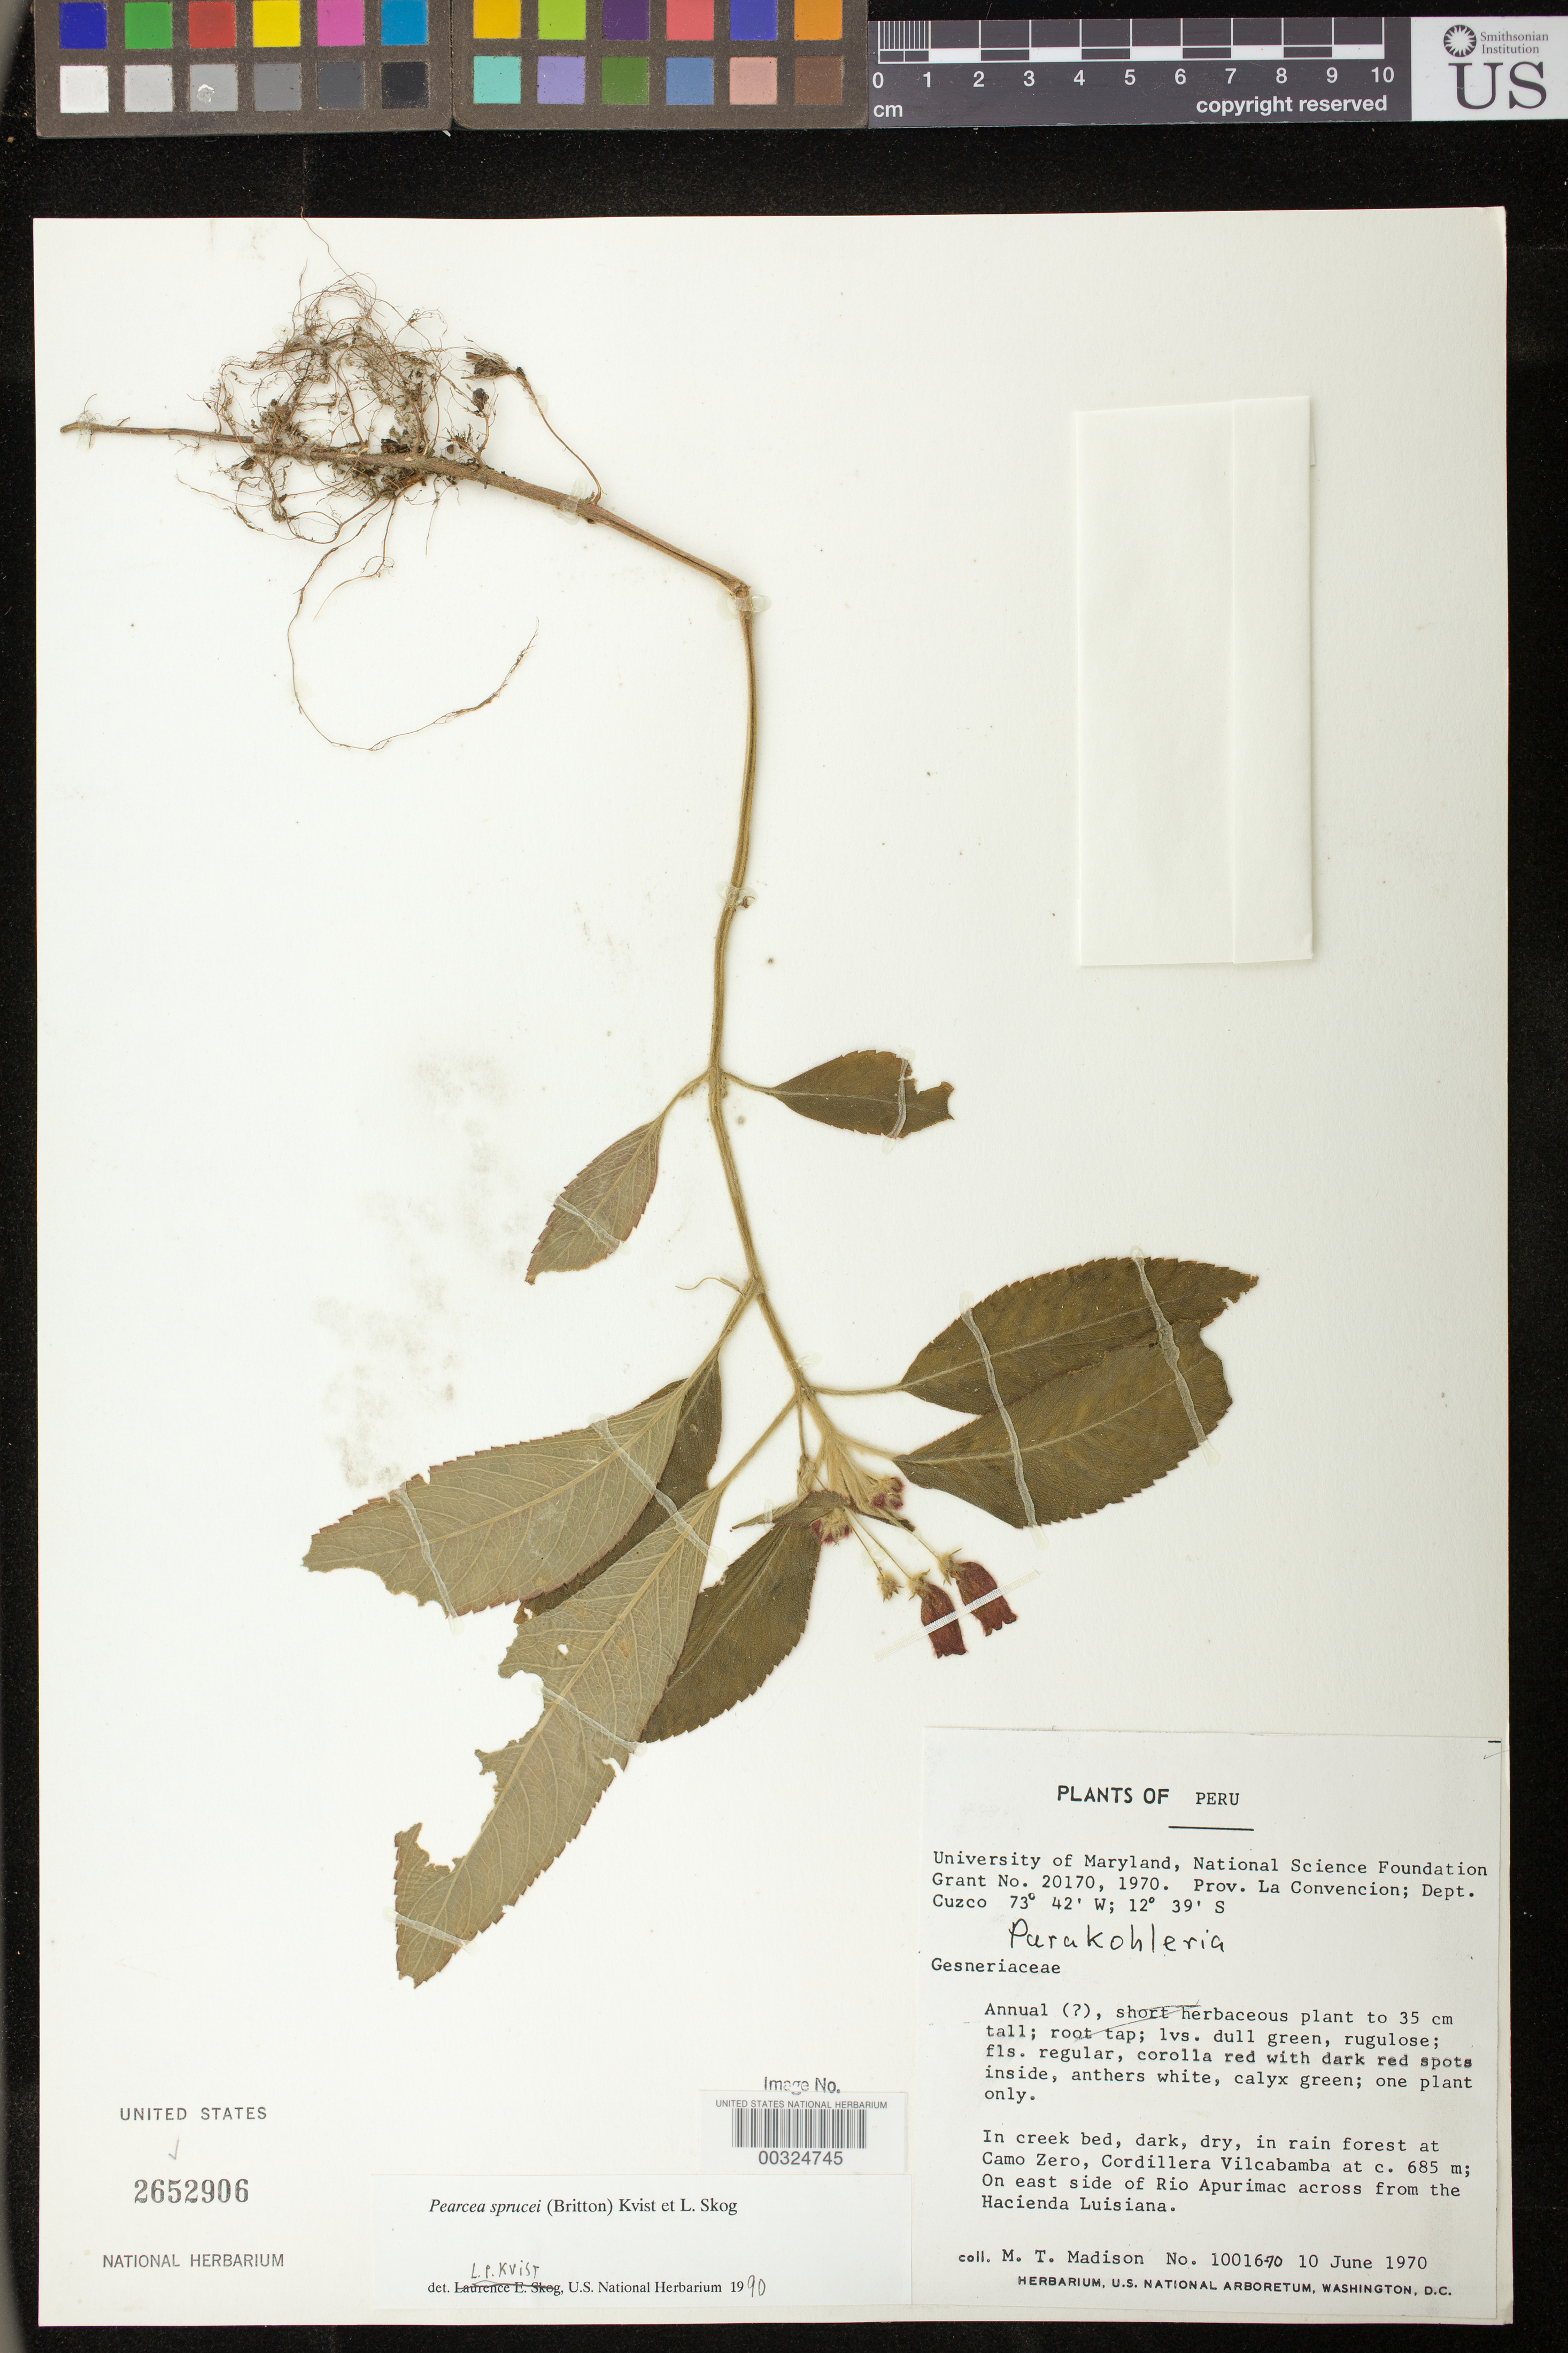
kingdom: Plantae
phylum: Tracheophyta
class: Magnoliopsida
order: Lamiales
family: Gesneriaceae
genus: Pearcea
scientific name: Pearcea sprucei var. sprucei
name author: (Britton ex Rusby) L.P. Kvist & L.E. Skog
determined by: Skog, Laurence E.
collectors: M. T. Madison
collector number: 10016 -70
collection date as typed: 10 Jun 1970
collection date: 1970-06-10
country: Peru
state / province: Cusco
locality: Prov. La Convencion; at Camp Zero, Cordillera Vilcabamba, on east side of Rio Apurimac across from Hacienda Luisiana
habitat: In creek bed, dark, dry, in rain forest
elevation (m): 685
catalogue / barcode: US 2652906